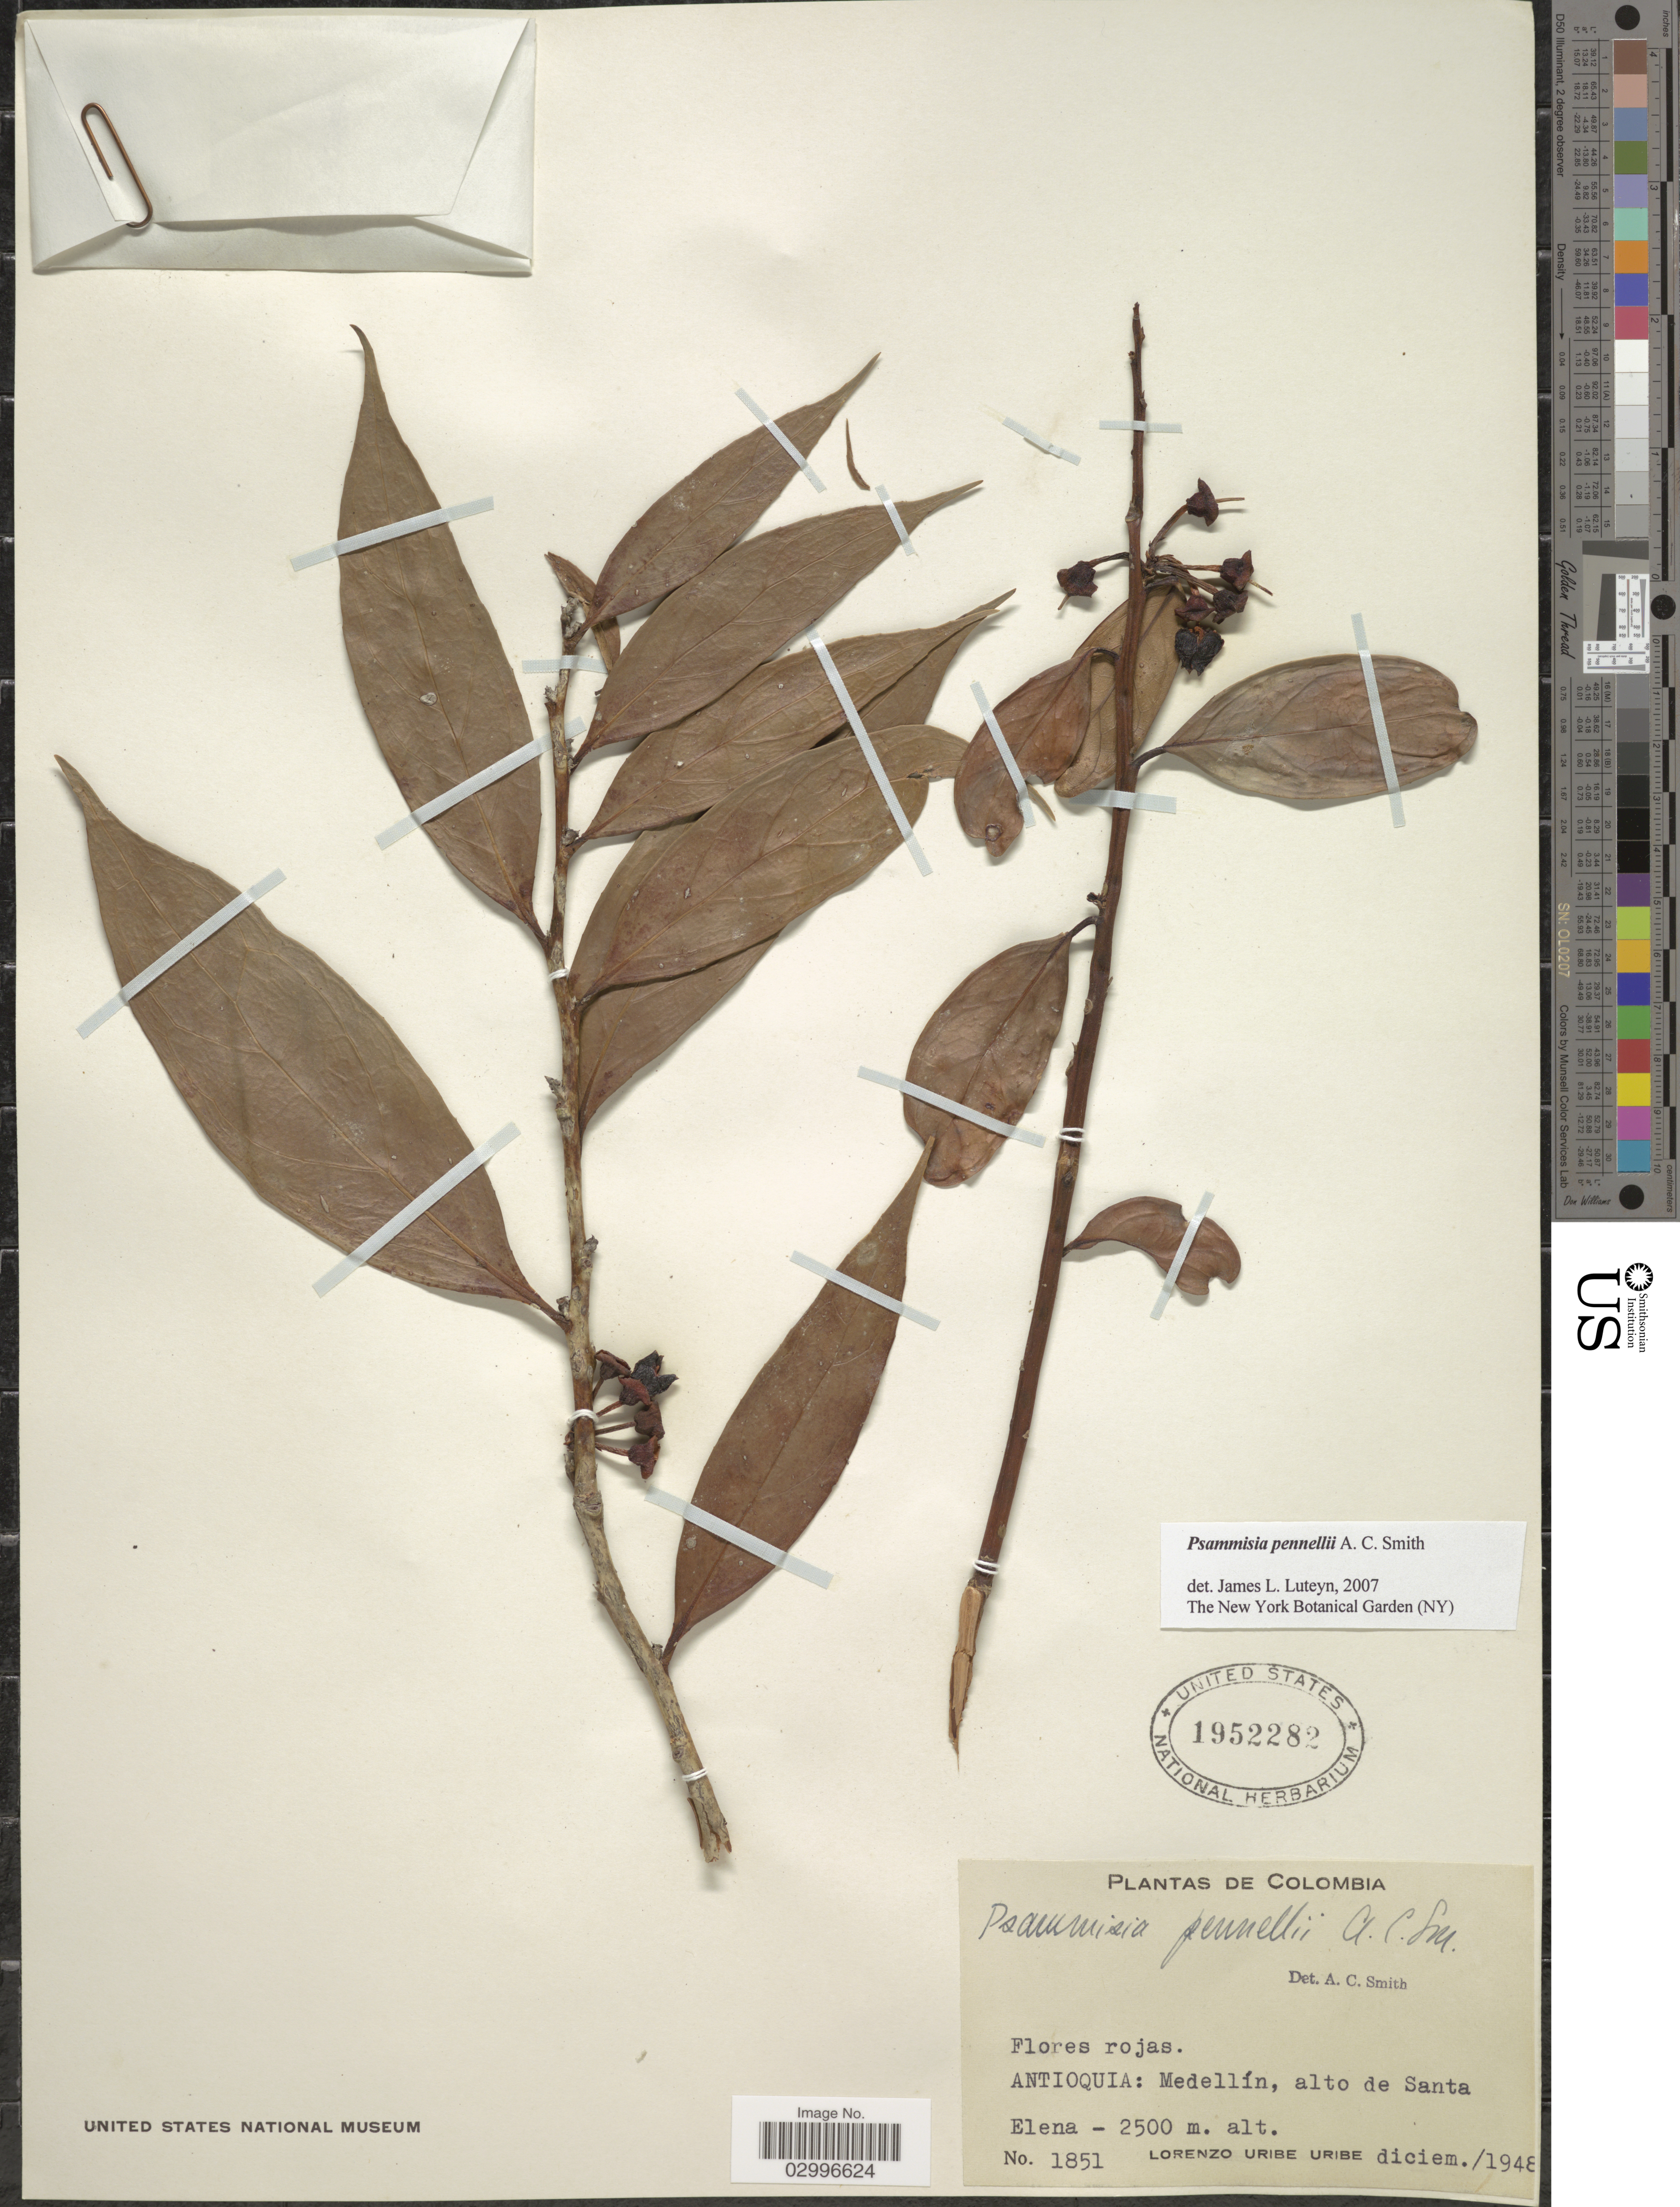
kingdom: Plantae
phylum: Tracheophyta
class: Magnoliopsida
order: Ericales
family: Ericaceae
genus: Psammisia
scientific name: Psammisia pennellii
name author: A.C. Sm.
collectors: L. Uribe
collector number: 1851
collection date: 1948-12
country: Colombia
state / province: Antioquia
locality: Medellín, alto de Santa Elena.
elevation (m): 2500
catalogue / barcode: US 1952282